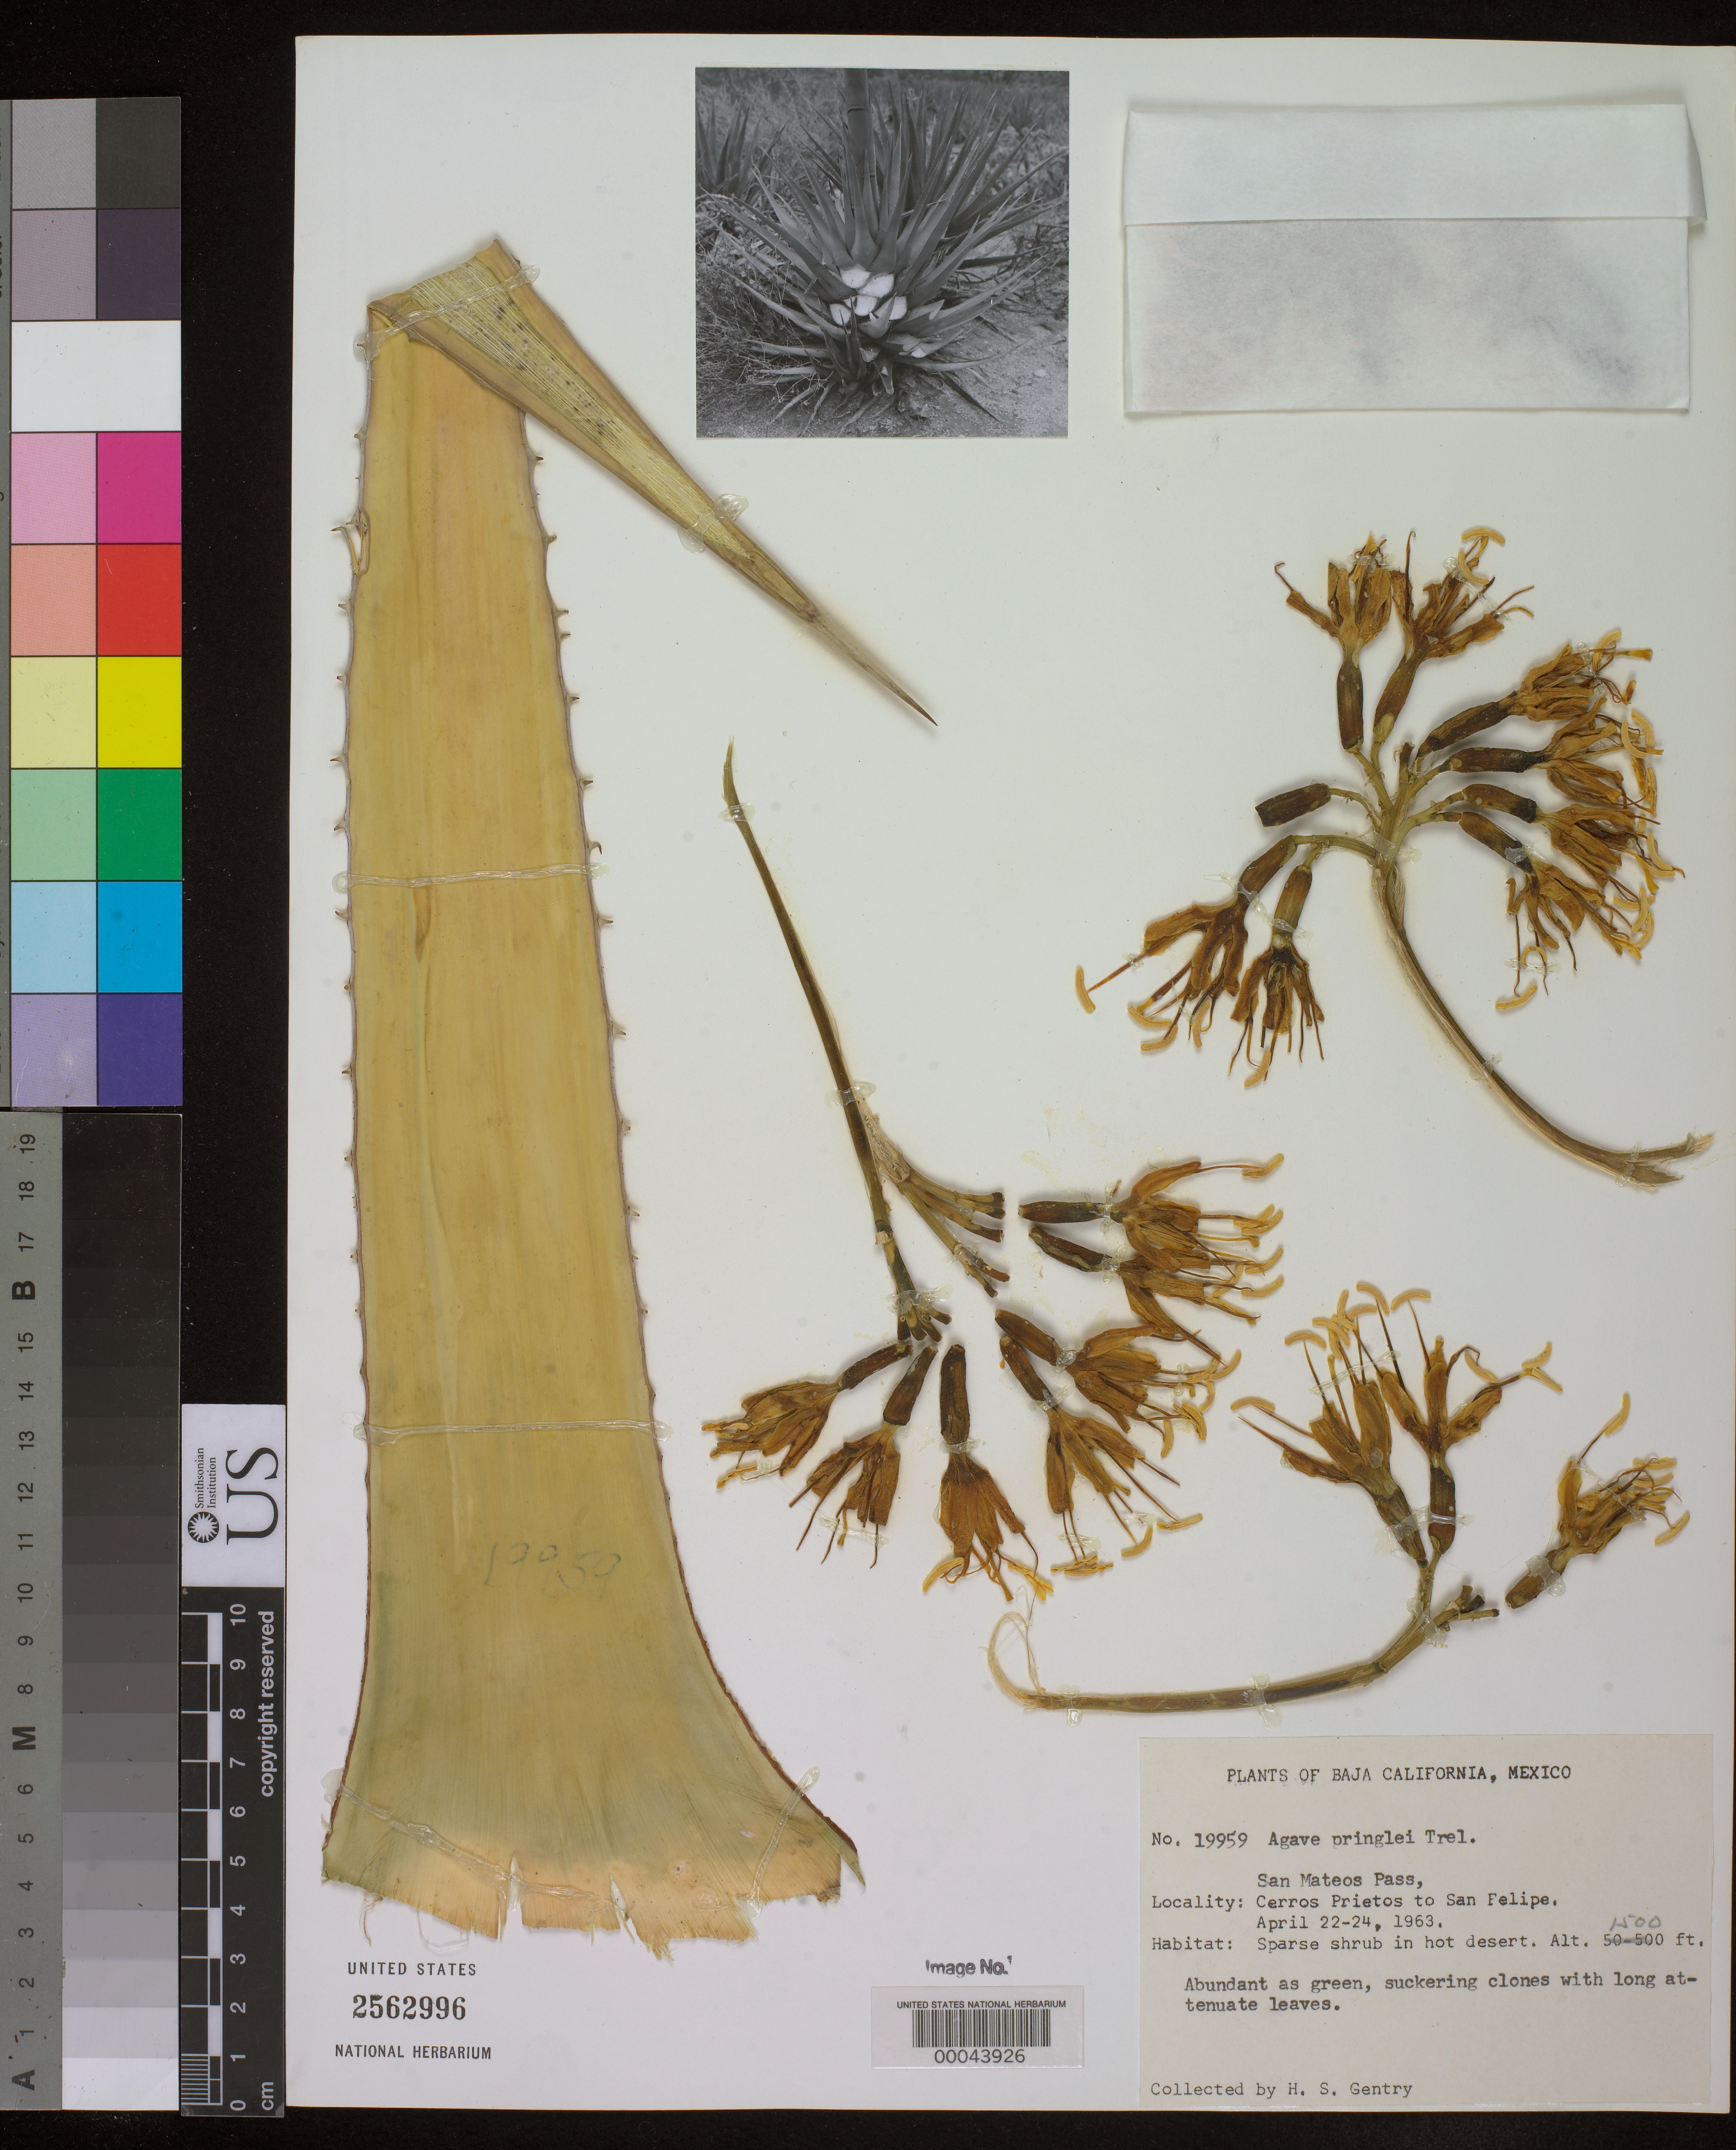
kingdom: Plantae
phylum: Tracheophyta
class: Liliopsida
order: Asparagales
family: Asparagaceae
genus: Agave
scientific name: Agave deserti subsp. pringlei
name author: (Baker) Gentry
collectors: H. S. Gentry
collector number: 19959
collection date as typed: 22 Apr 1963 to 24 Apr 1963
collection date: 1963-04-22/1963-04-24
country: Mexico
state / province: Baja California Norte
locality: San Mateos Pass, Cerros Prietos to San Felipe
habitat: In hot desert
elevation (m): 457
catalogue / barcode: US 2562996